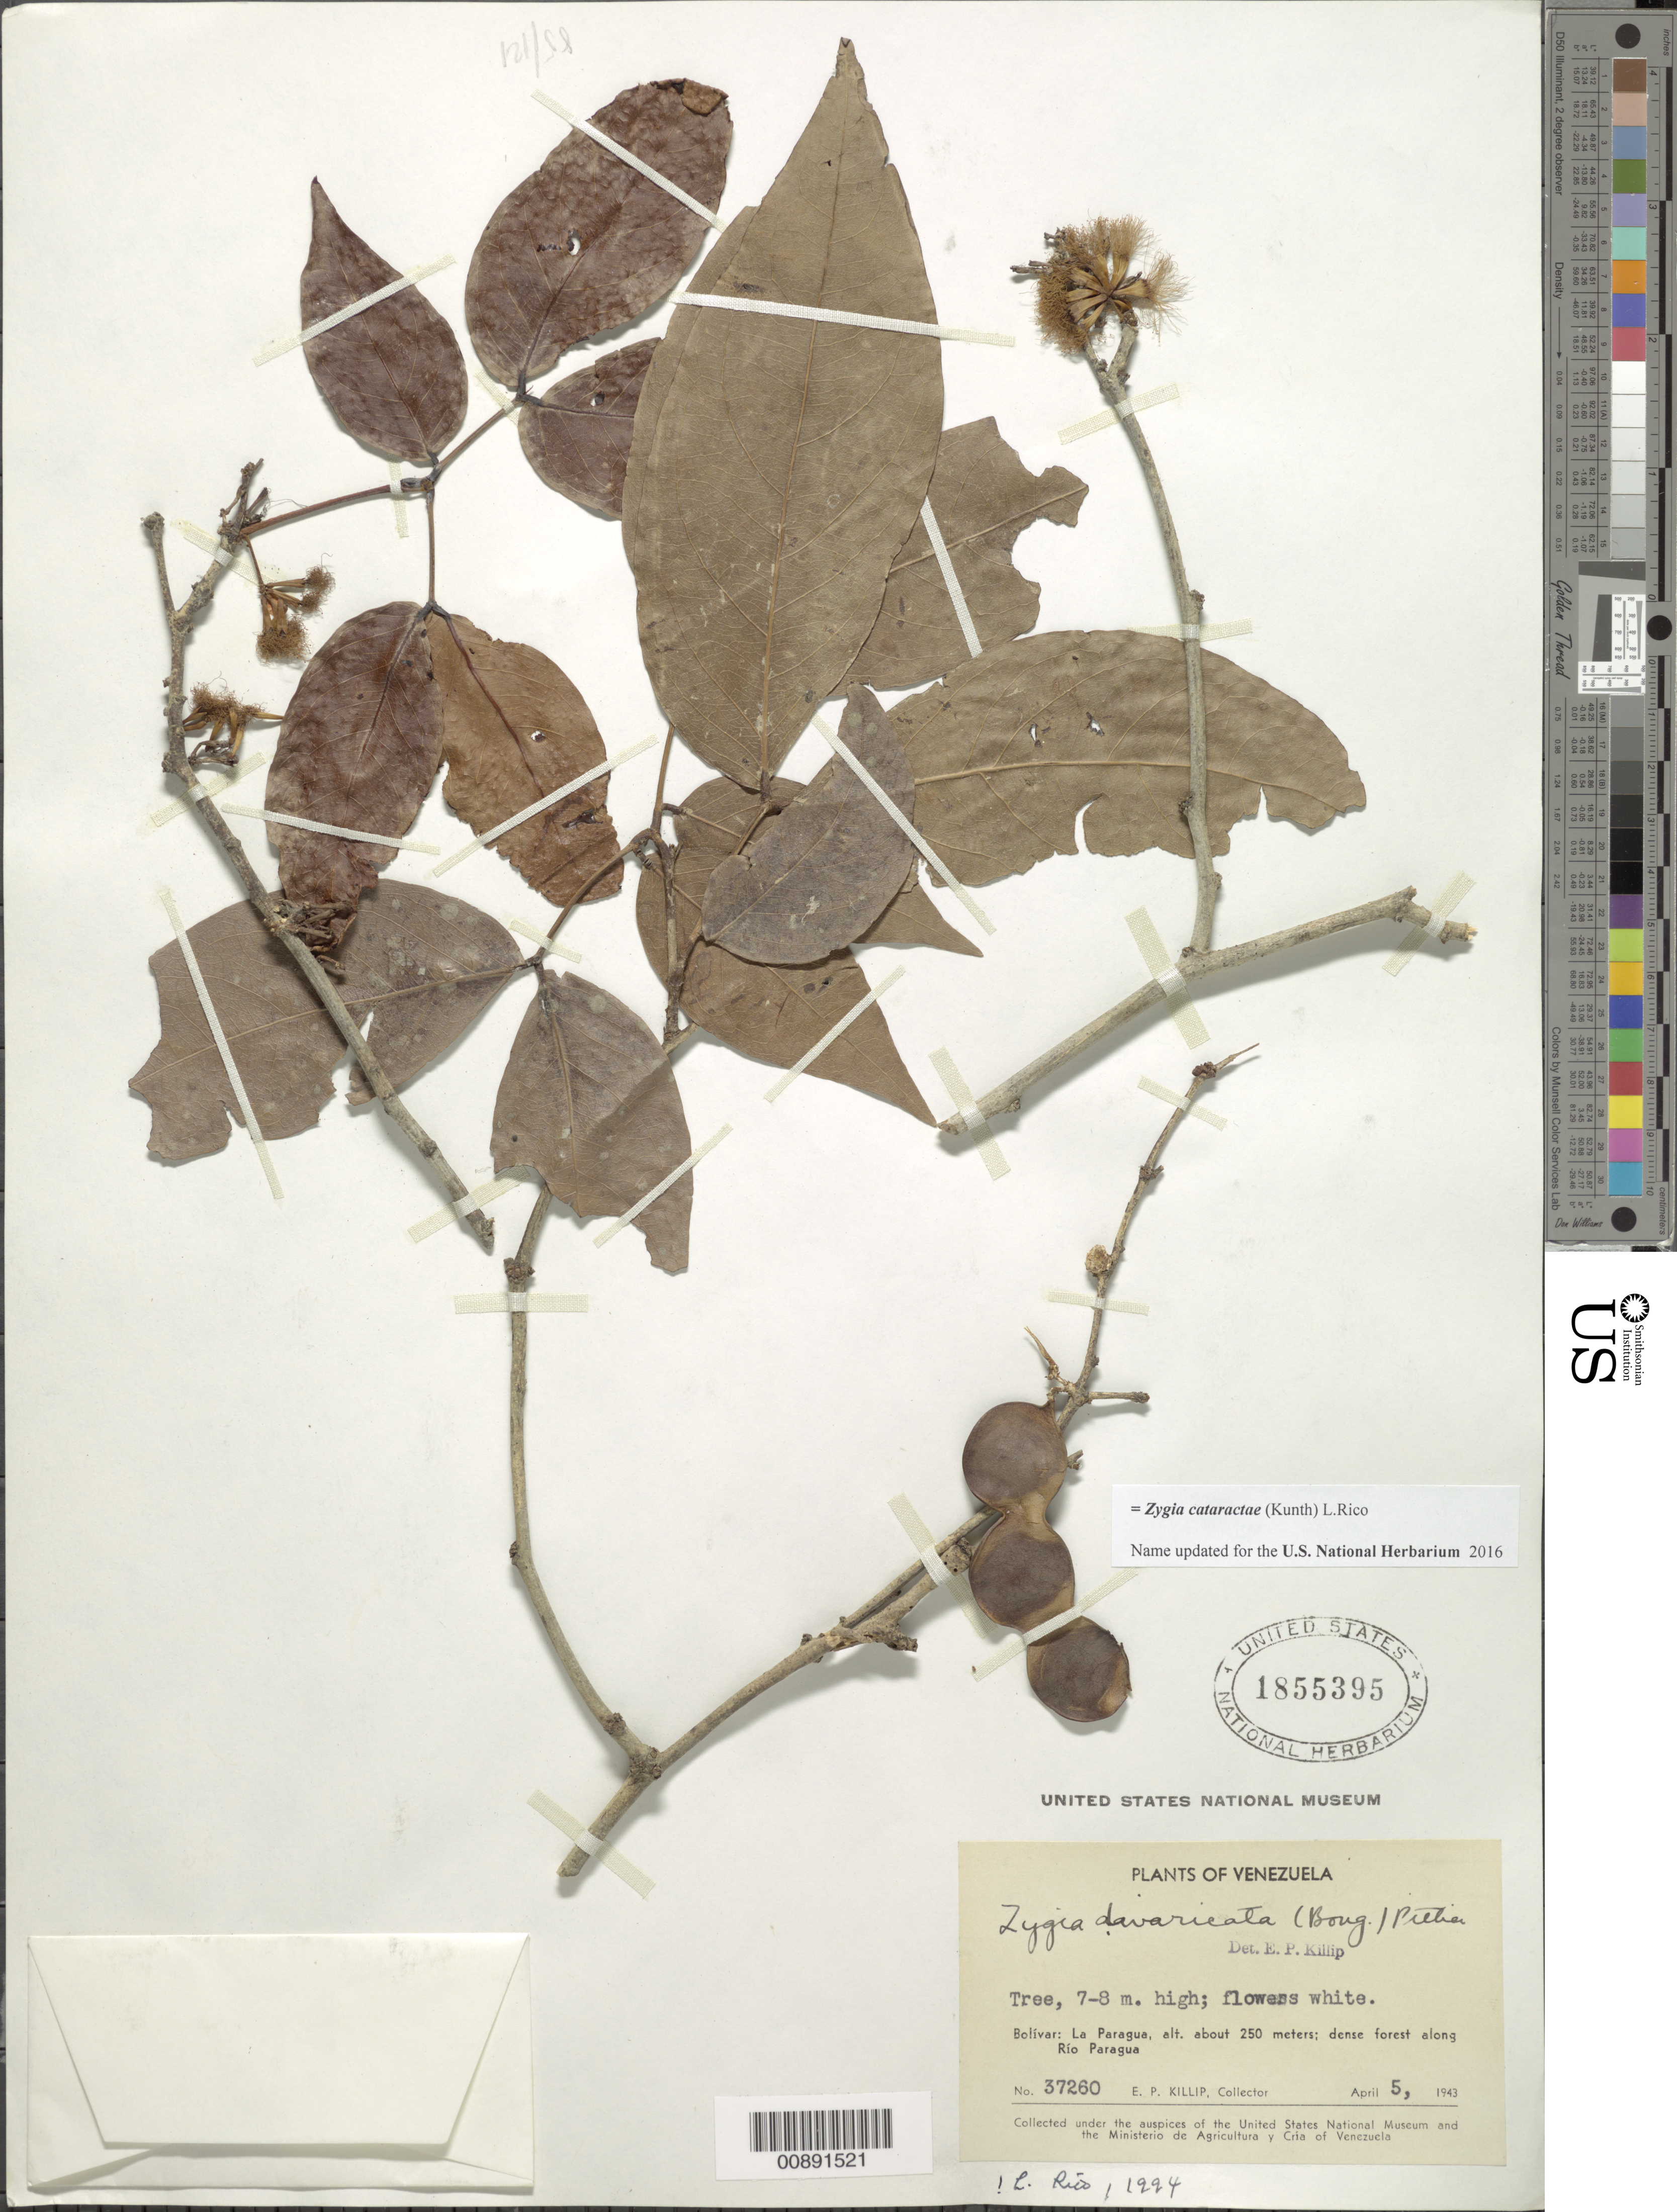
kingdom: Plantae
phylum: Tracheophyta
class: Magnoliopsida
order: Fabales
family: Fabaceae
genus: Zygia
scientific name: Zygia cataractae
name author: (Kunth) L. Rico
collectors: E. P. Killip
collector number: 37260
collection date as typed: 5-Apr-43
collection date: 1943-04-05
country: Venezuela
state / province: Bolívar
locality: La Paragua, along Río Paragua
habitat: Dense forest along river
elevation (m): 250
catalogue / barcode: US 1855395